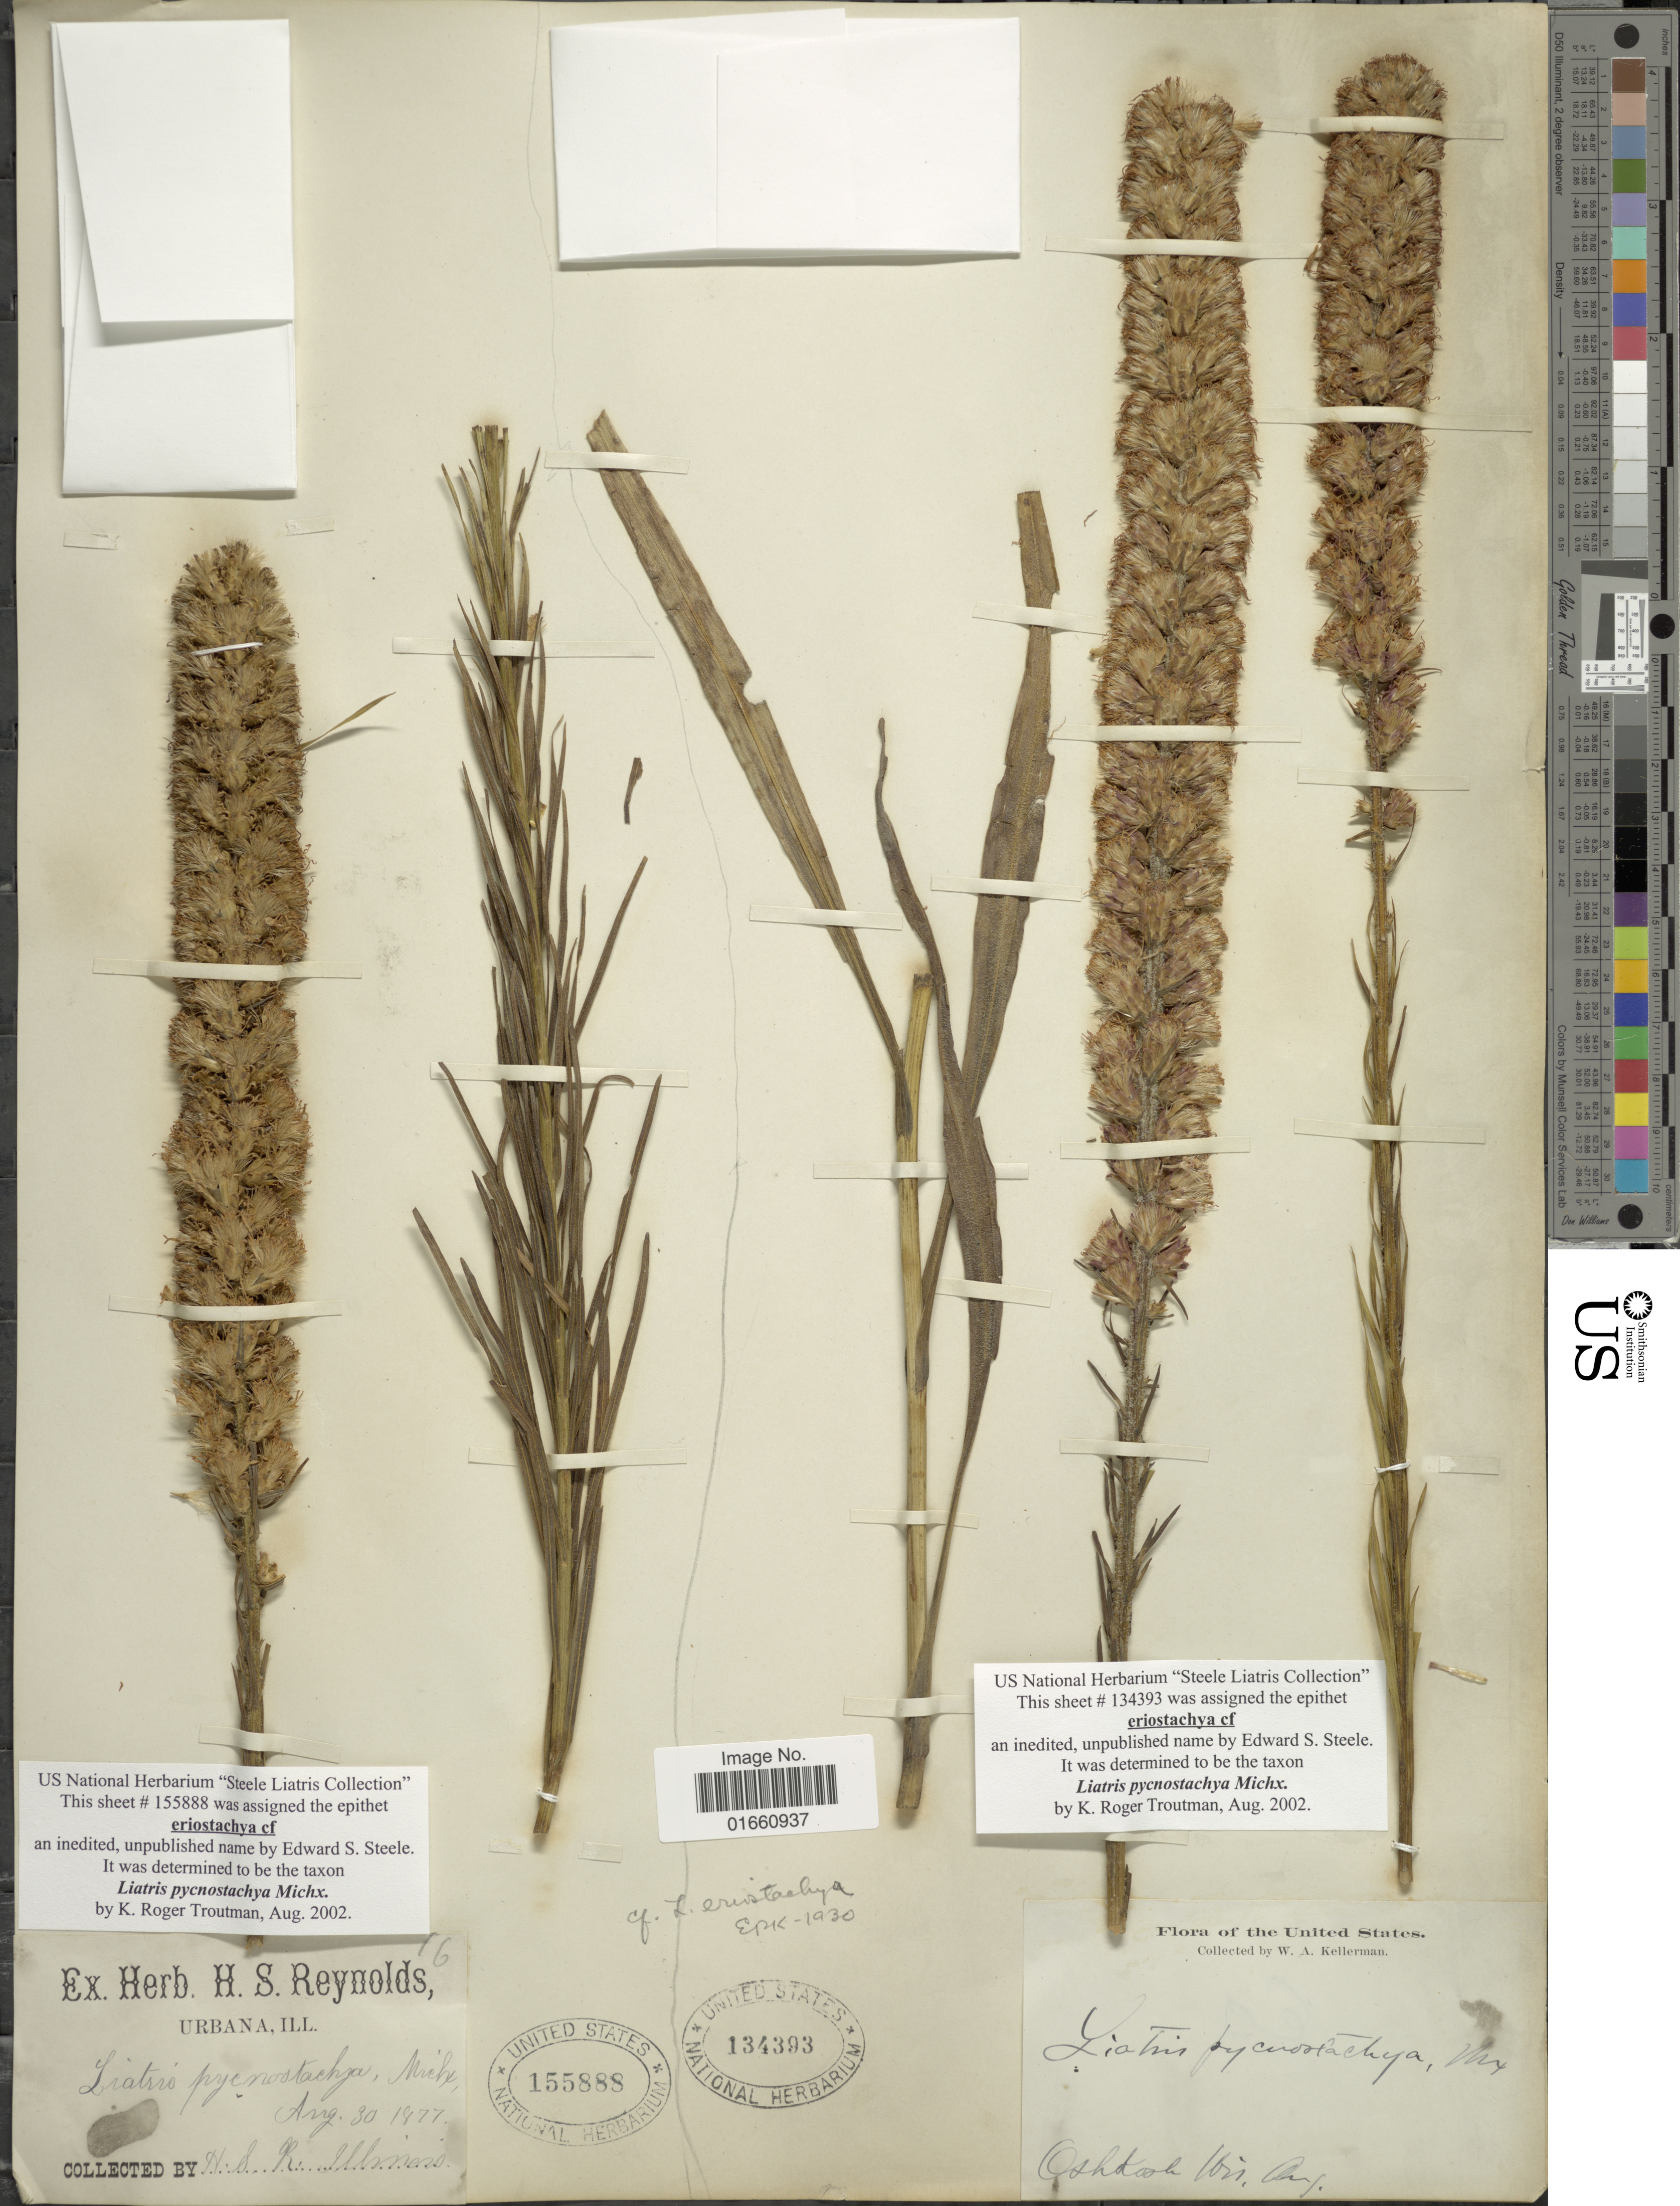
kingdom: Plantae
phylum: Tracheophyta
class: Magnoliopsida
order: Asterales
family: Asteraceae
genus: Liatris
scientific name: Liatris pycnostachya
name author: Michx.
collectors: W. Kellerman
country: United States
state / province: Wisconsin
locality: Oshkosh Wis.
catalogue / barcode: US 134393-2